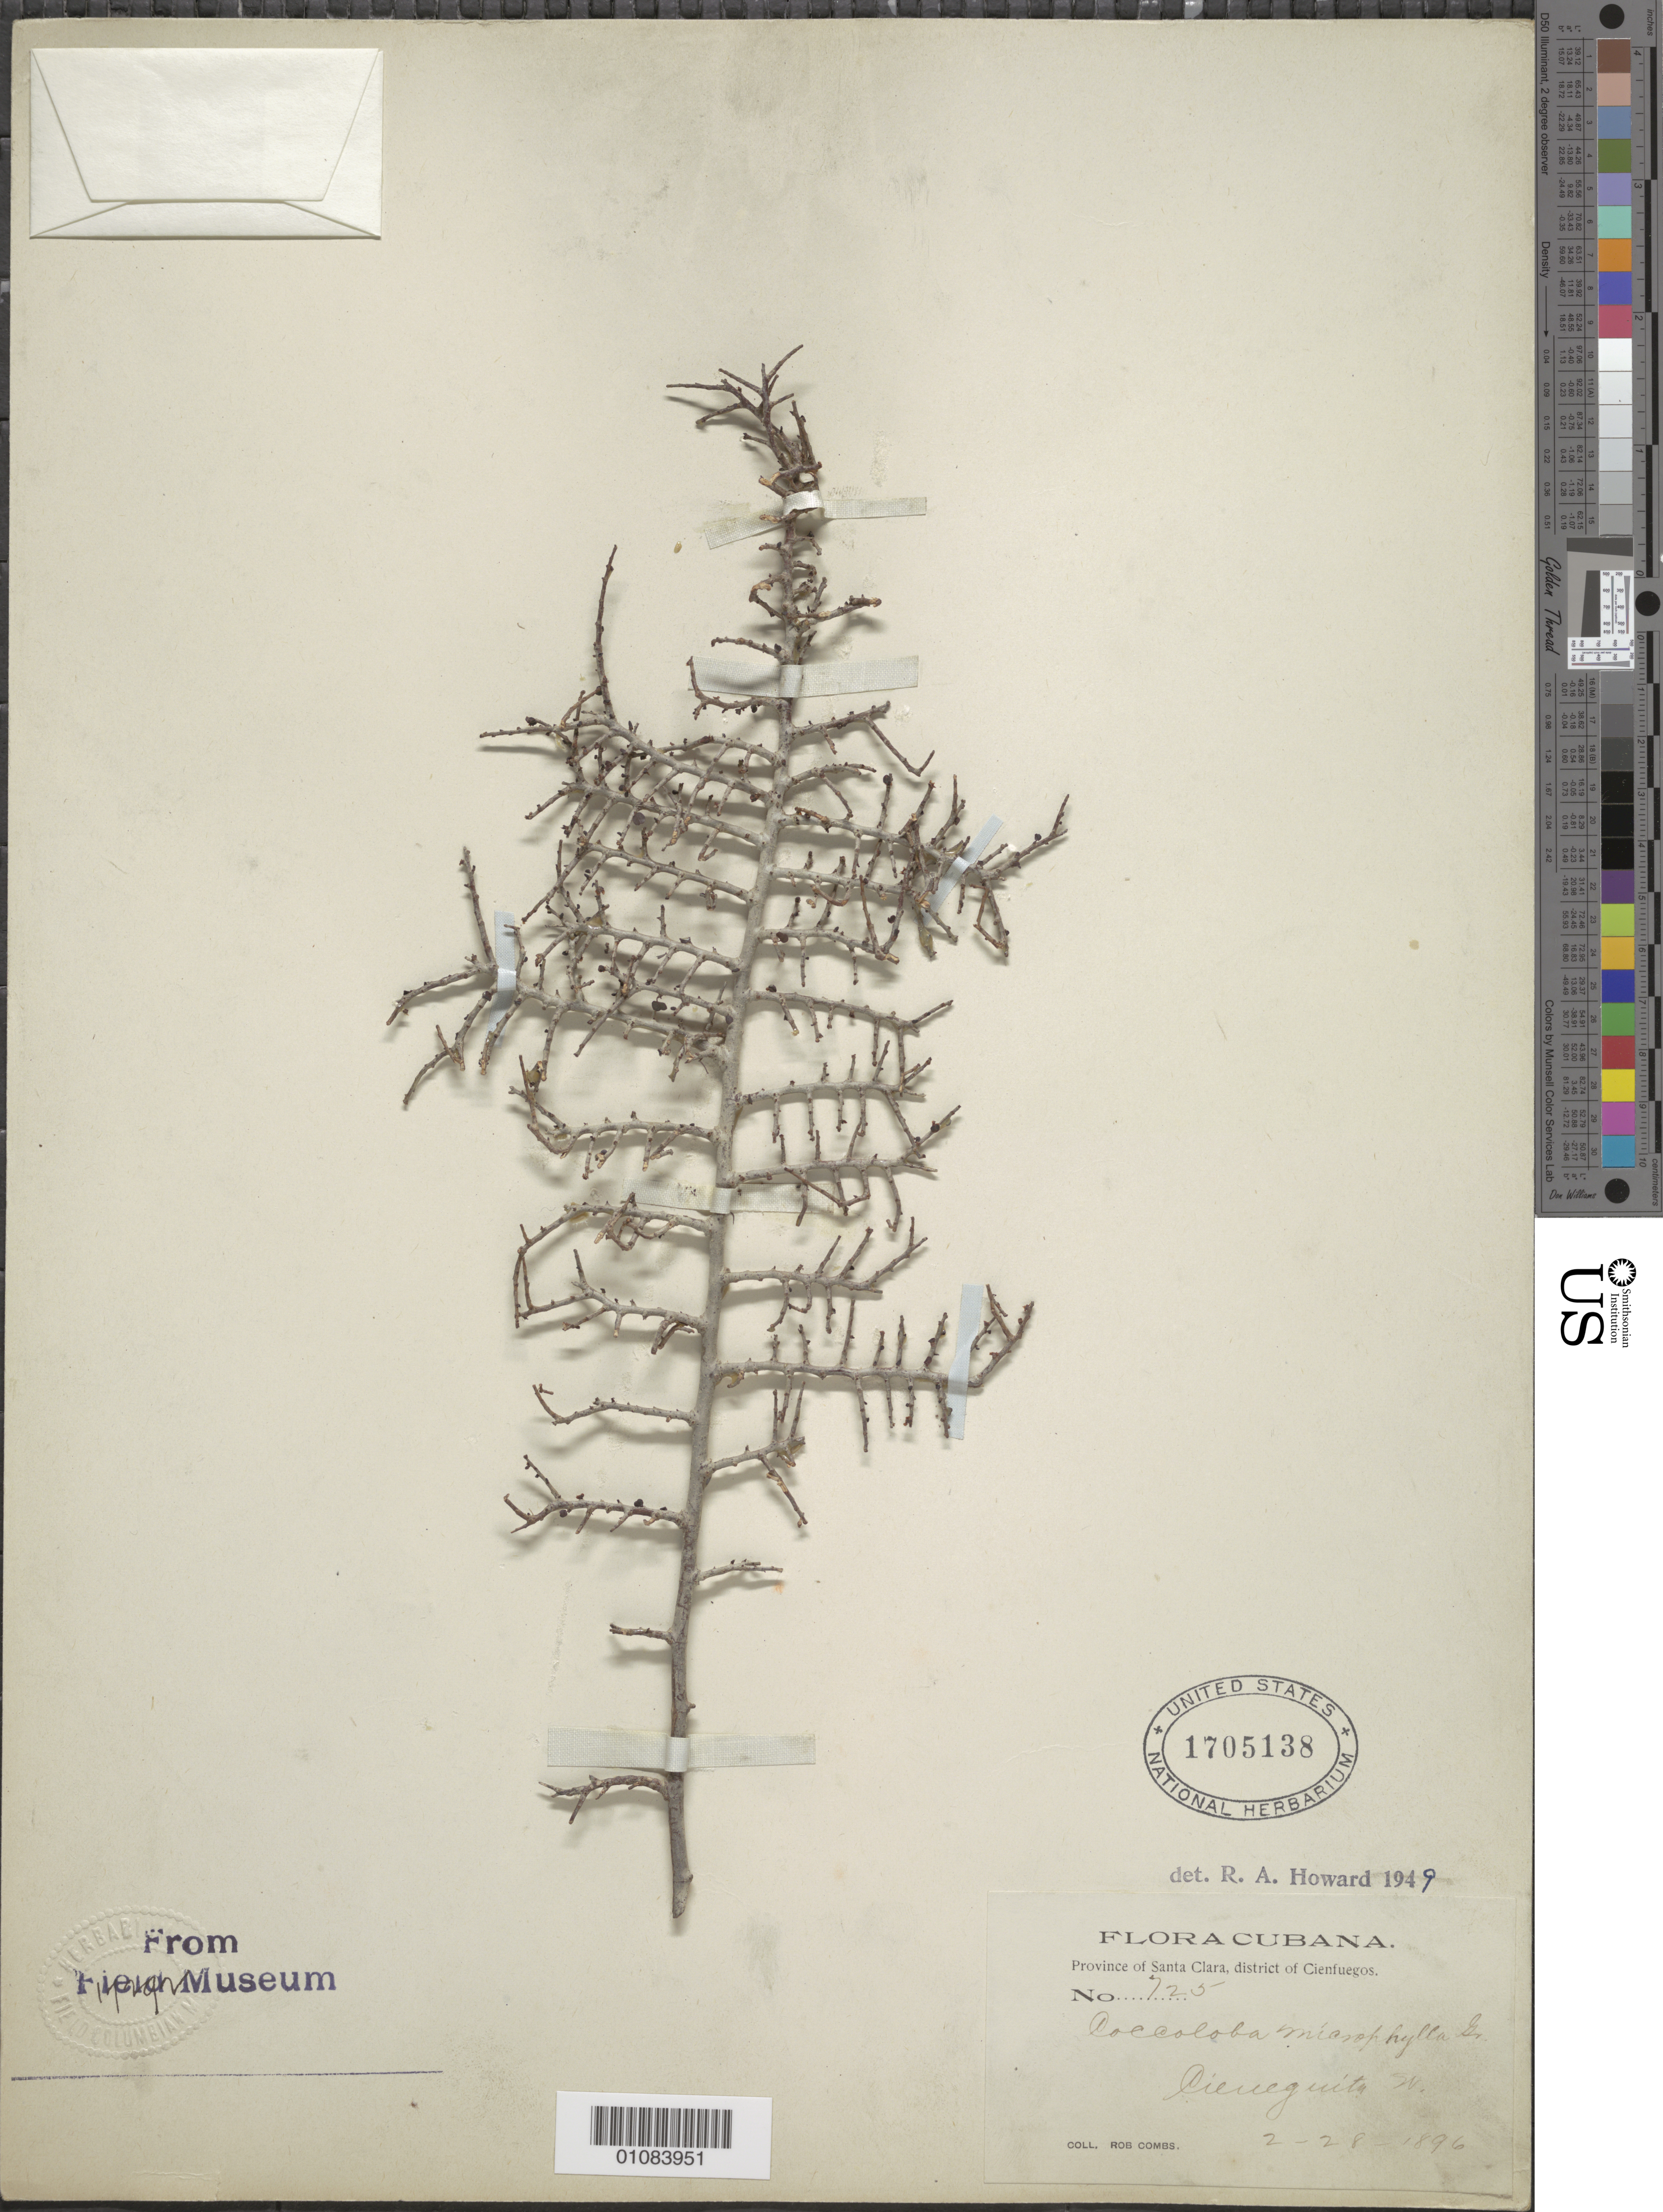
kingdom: Plantae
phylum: Tracheophyta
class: Magnoliopsida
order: Caryophyllales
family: Polygonaceae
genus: Coccoloba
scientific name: Coccoloba microphylla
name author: Griseb.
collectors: R. Combs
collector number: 725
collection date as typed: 28 Feb 1896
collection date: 1896-02-28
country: Cuba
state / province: Las Villas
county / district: Cienfuegos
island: Cuba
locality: Province of Santa Clara, district of Cienfuecos, Ceineguita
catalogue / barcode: US 1705138